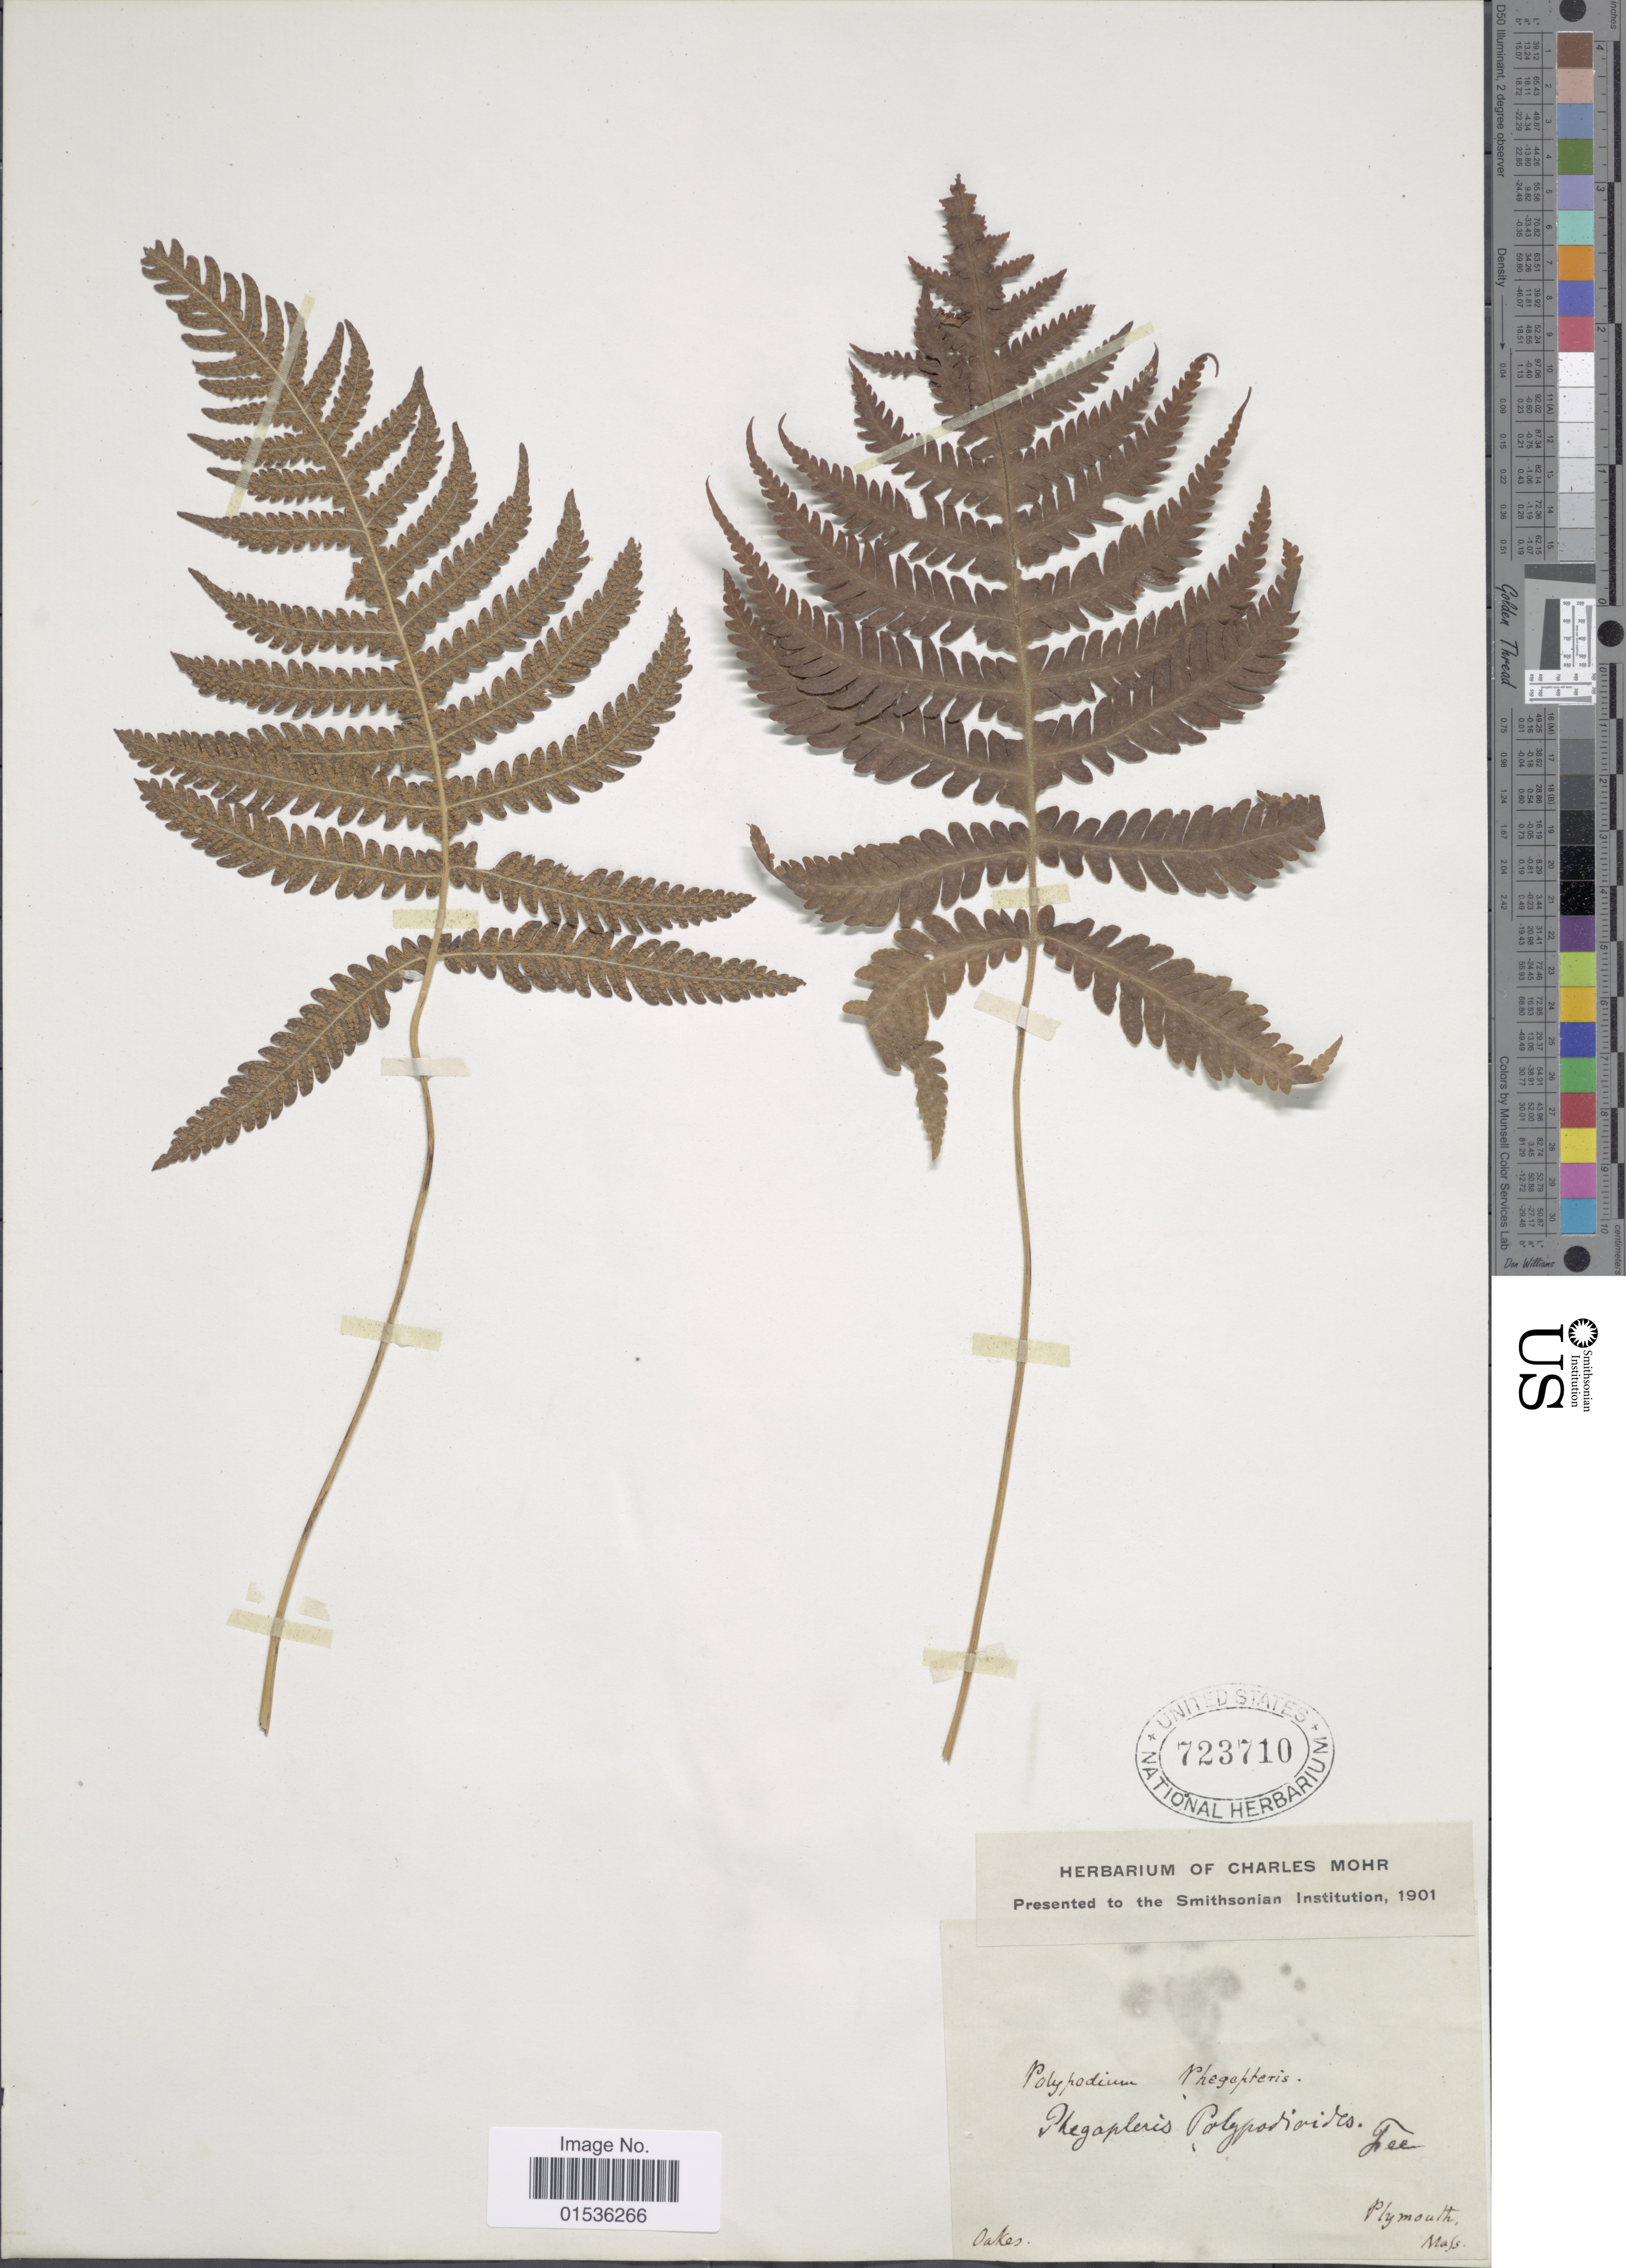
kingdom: Plantae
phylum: Tracheophyta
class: Polypodiopsida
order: Polypodiales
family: Thelypteridaceae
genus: Phegopteris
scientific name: Phegopteris connectilis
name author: (Michx.) Watt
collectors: -. Oakes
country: United States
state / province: Massachusetts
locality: Plymouth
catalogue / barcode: US 723710